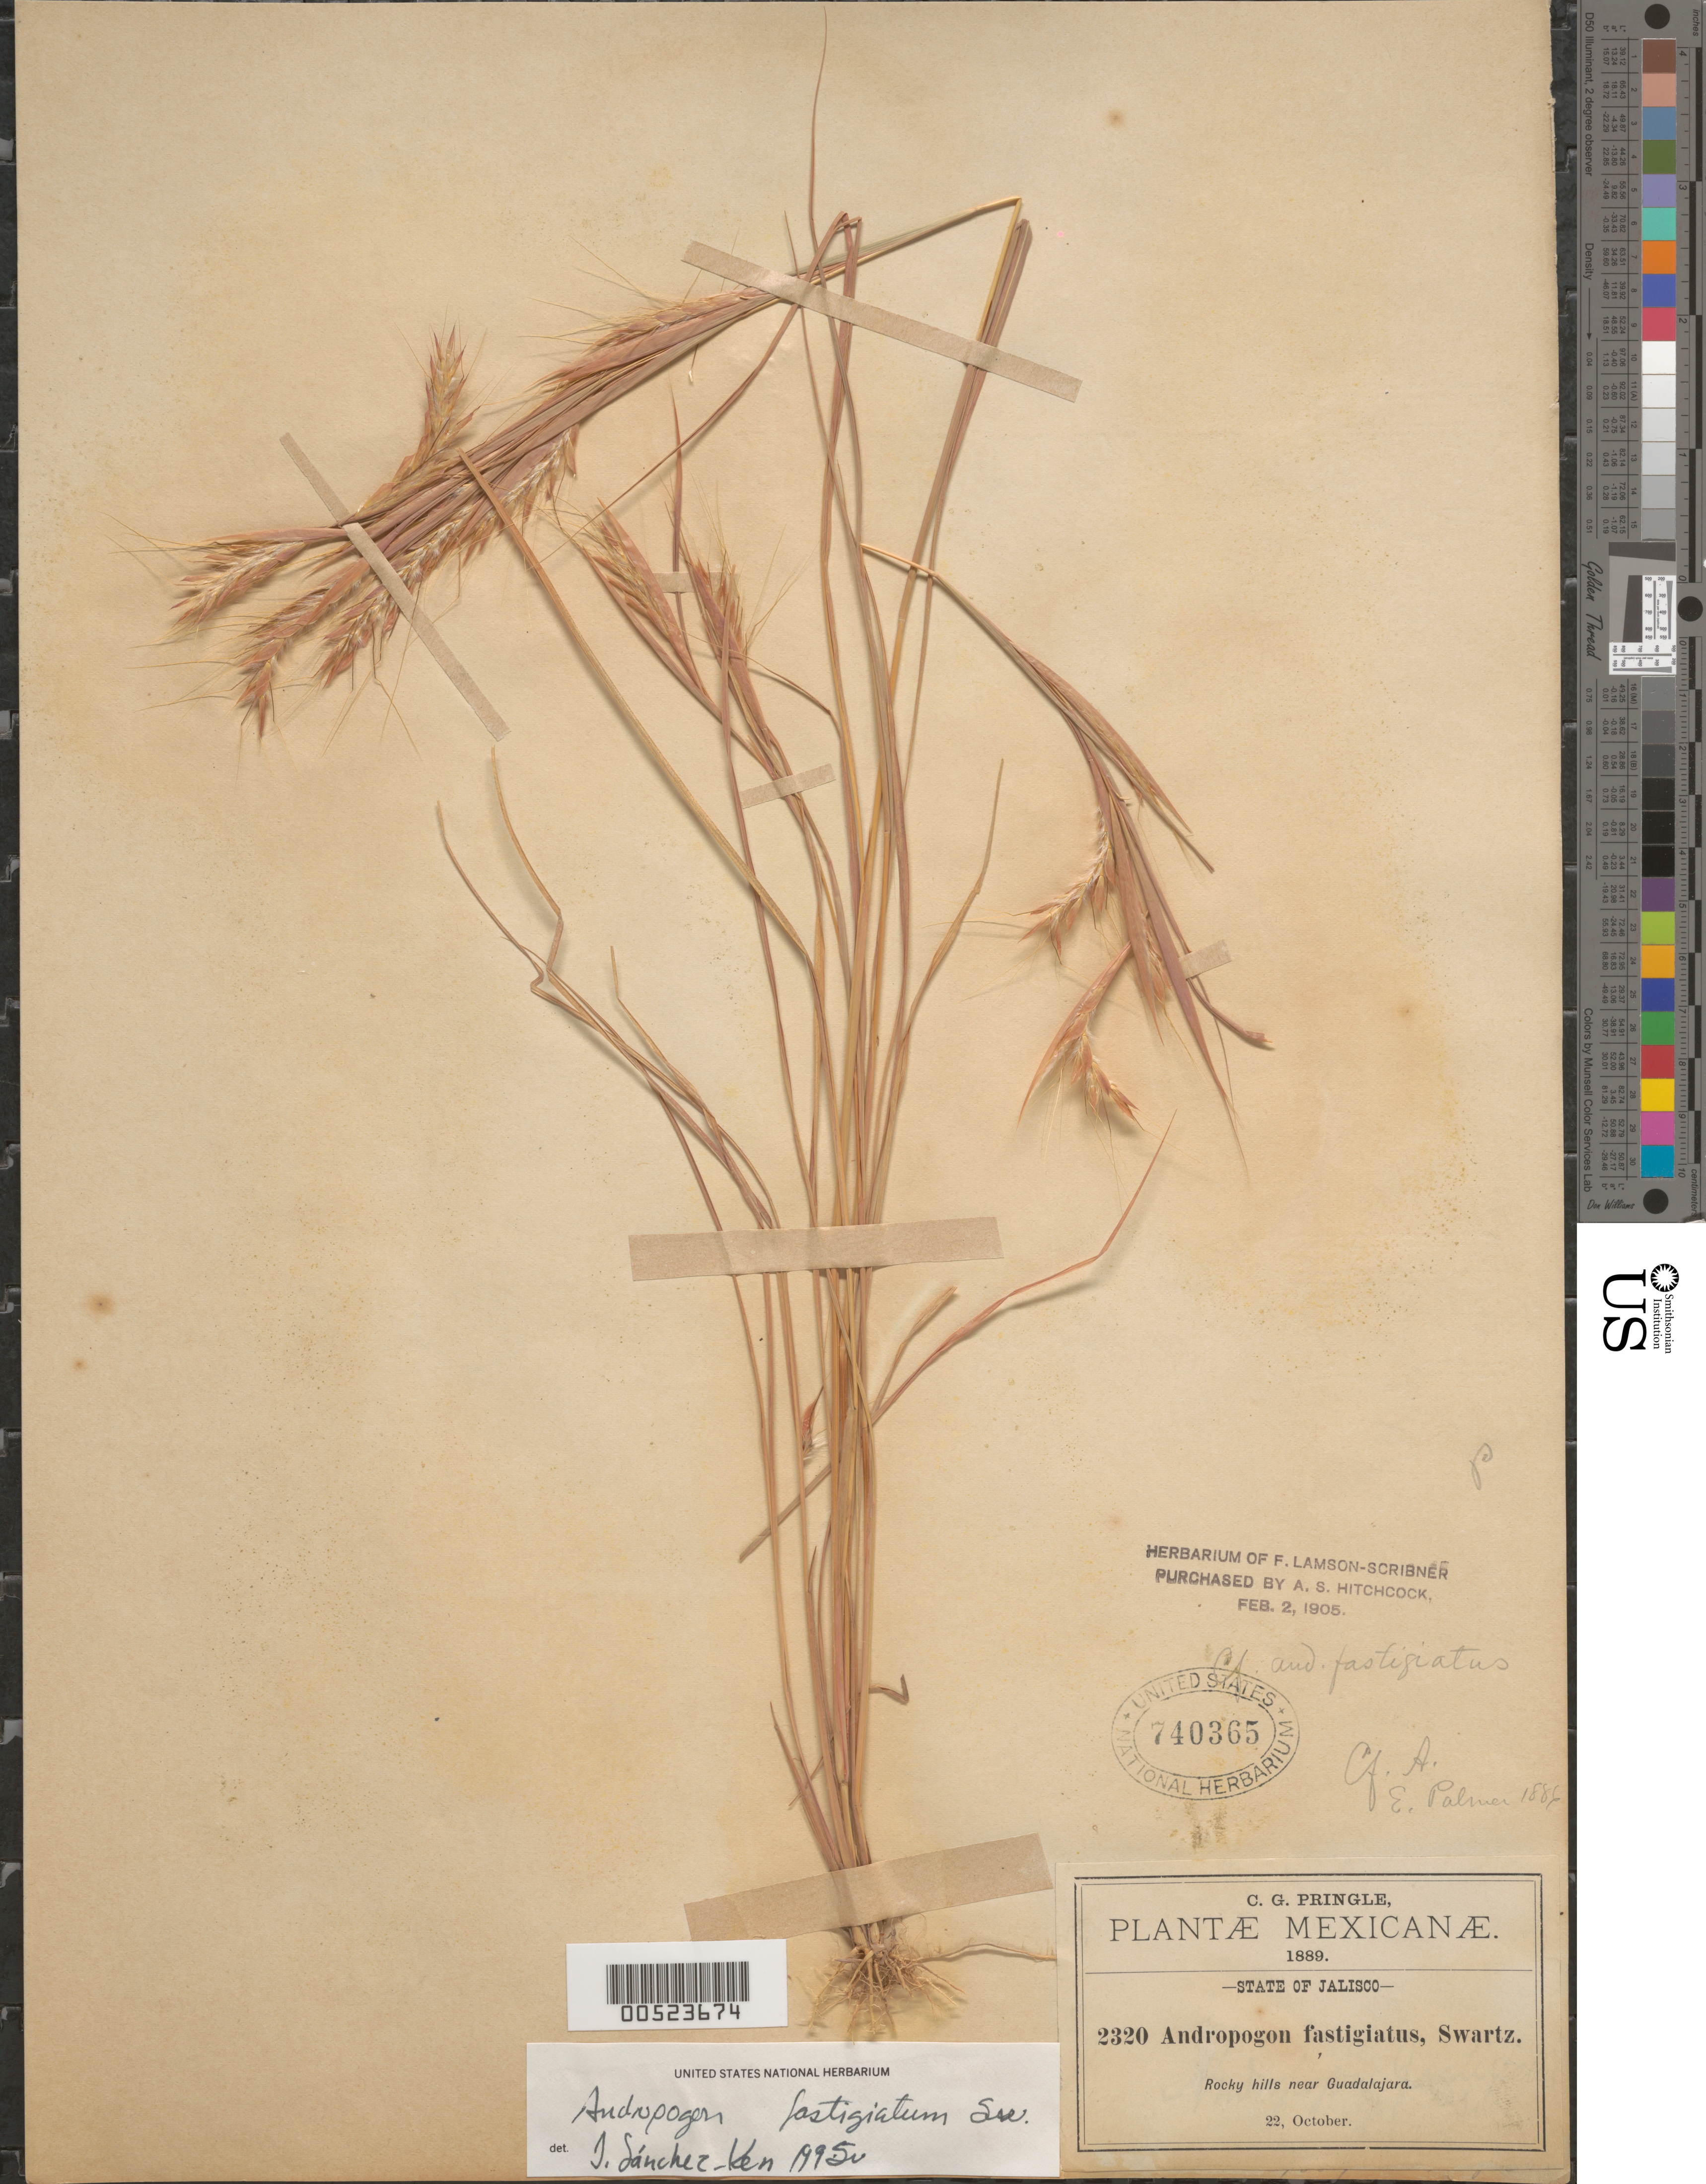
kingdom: Plantae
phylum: Tracheophyta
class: Liliopsida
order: Poales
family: Poaceae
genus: Andropogon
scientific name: Andropogon fastigiatus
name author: Sw.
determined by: Sánchez-Ken, J. G.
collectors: C. G. Pringle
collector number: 2320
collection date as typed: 22 Oct 1889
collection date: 1889-10-22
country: Mexico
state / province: Jalisco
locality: Near Guadalajara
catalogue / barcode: US 740365